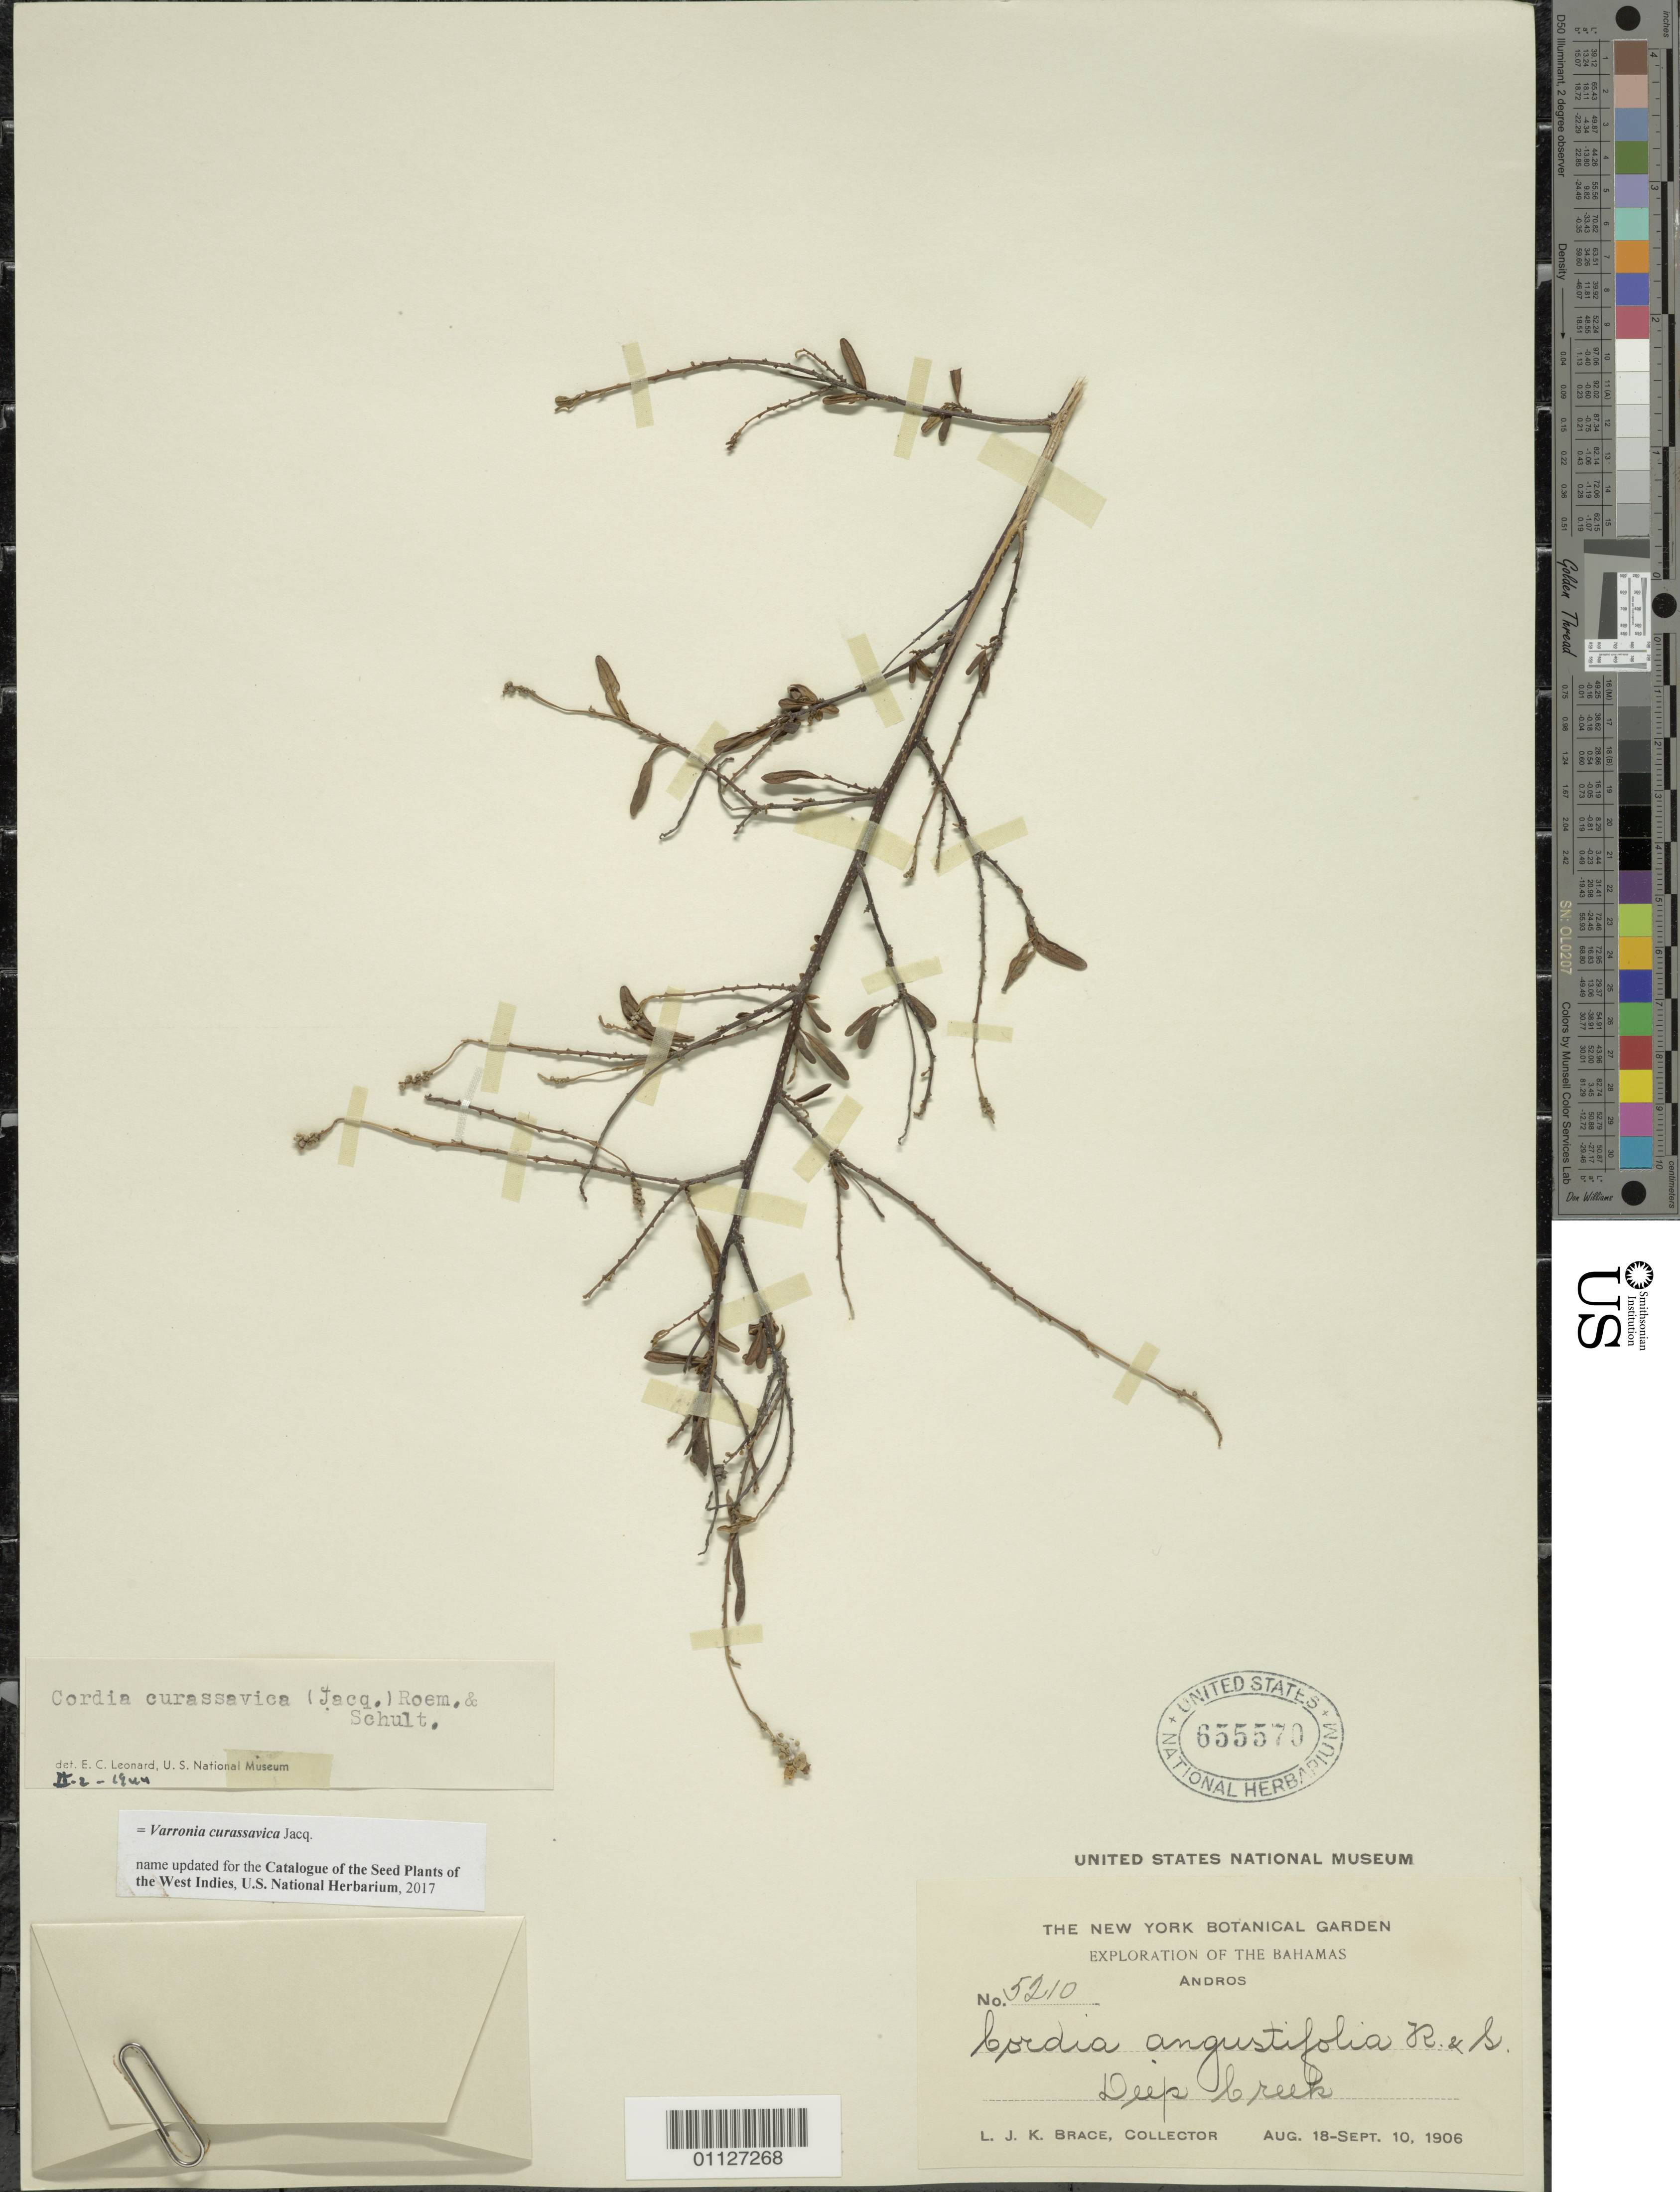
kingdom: Plantae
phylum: Tracheophyta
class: Magnoliopsida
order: Boraginales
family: Cordiaceae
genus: Varronia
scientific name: Varronia curassavica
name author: Jacq.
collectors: L. J. K. Brace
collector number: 5210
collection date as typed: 18 Aug 1906 to 10 Sep 1906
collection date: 1906-08-18/1906-09-10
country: Bahamas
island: Andros I.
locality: Deep Creek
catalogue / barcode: US 655570